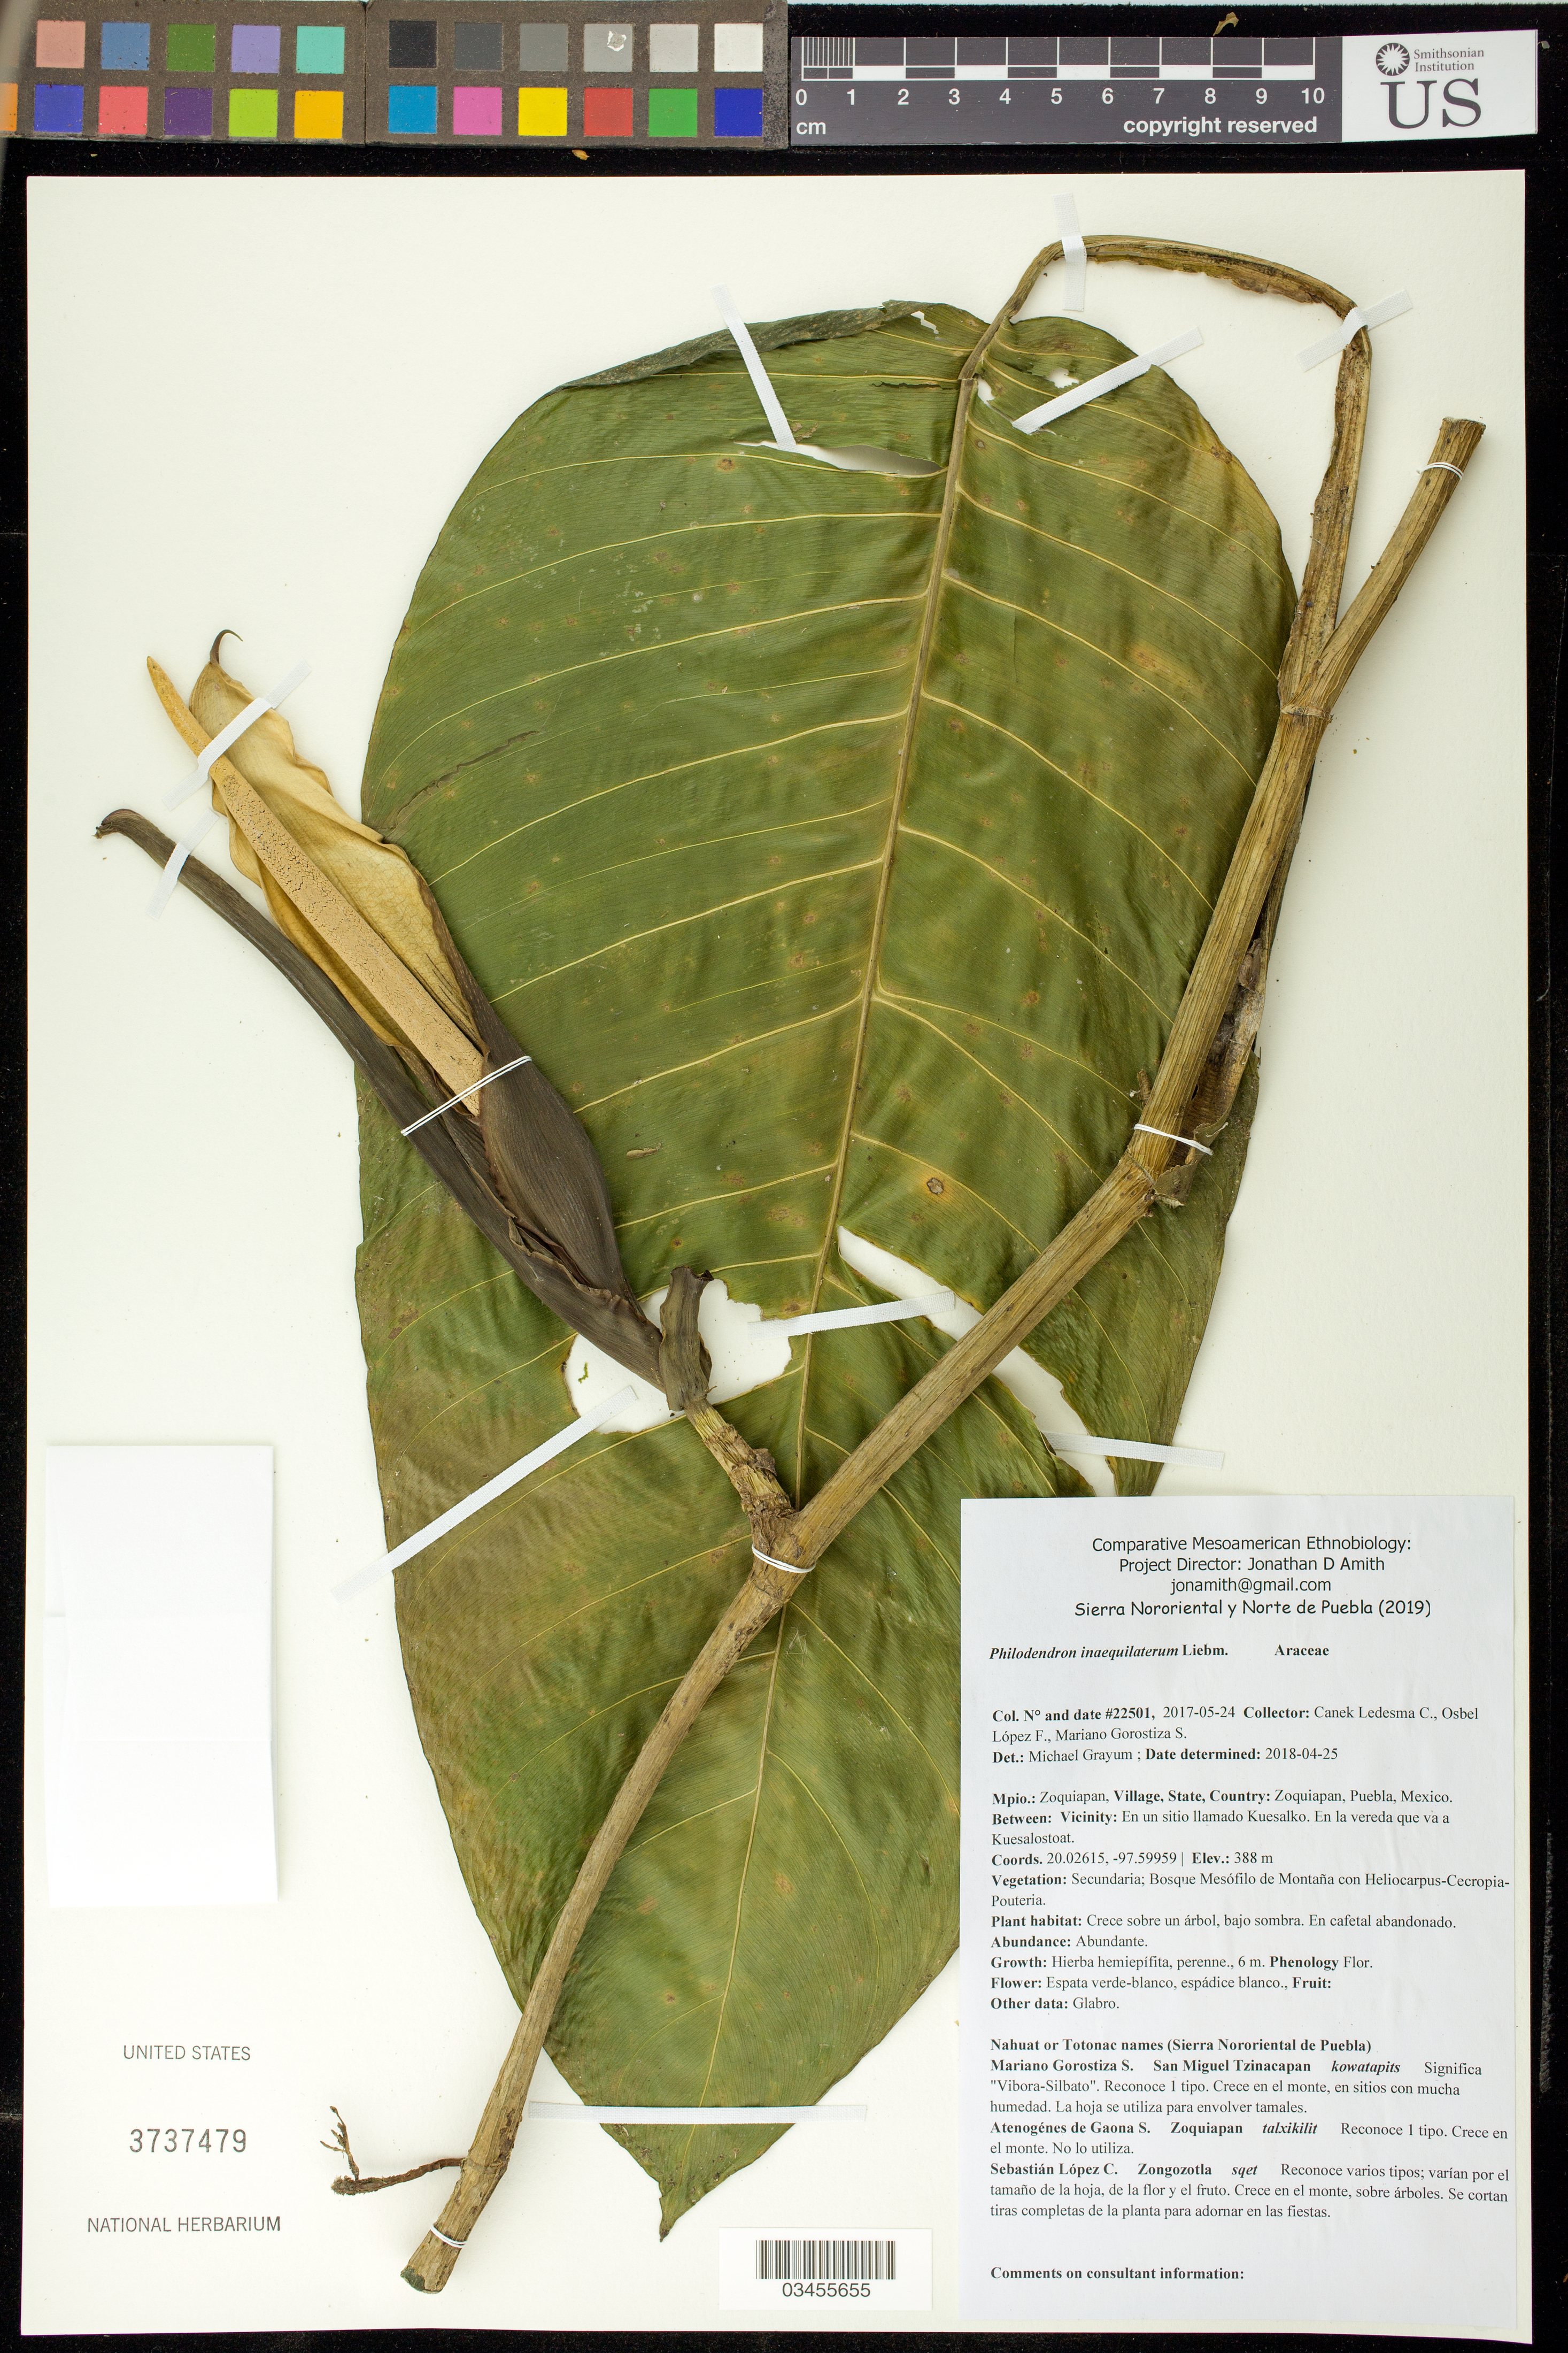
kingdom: Plantae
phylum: Tracheophyta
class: Liliopsida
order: Alismatales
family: Araceae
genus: Philodendron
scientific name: Philodendron inaequilaterum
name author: Liebm.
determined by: Grayum, M. H., (MO MO)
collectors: Canek Ledesma C., O. López Francisco & M. Gorostiza S.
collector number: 22501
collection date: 2017-05-24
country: México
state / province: Puebla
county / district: Zoquiapan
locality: PUEBLO: Zoquiapan; LOCALIDAD EXACTA: En un sitio llamado Kuesalko. En la vereda que va a Kuesalostoat.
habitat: Bosque mesófilo de montaña con Heliocarpus-Cecropia-Pouteria | Crece sobre un árbol, bajo sombra. En cafetal abandonado.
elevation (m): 388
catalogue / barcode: US 3737479